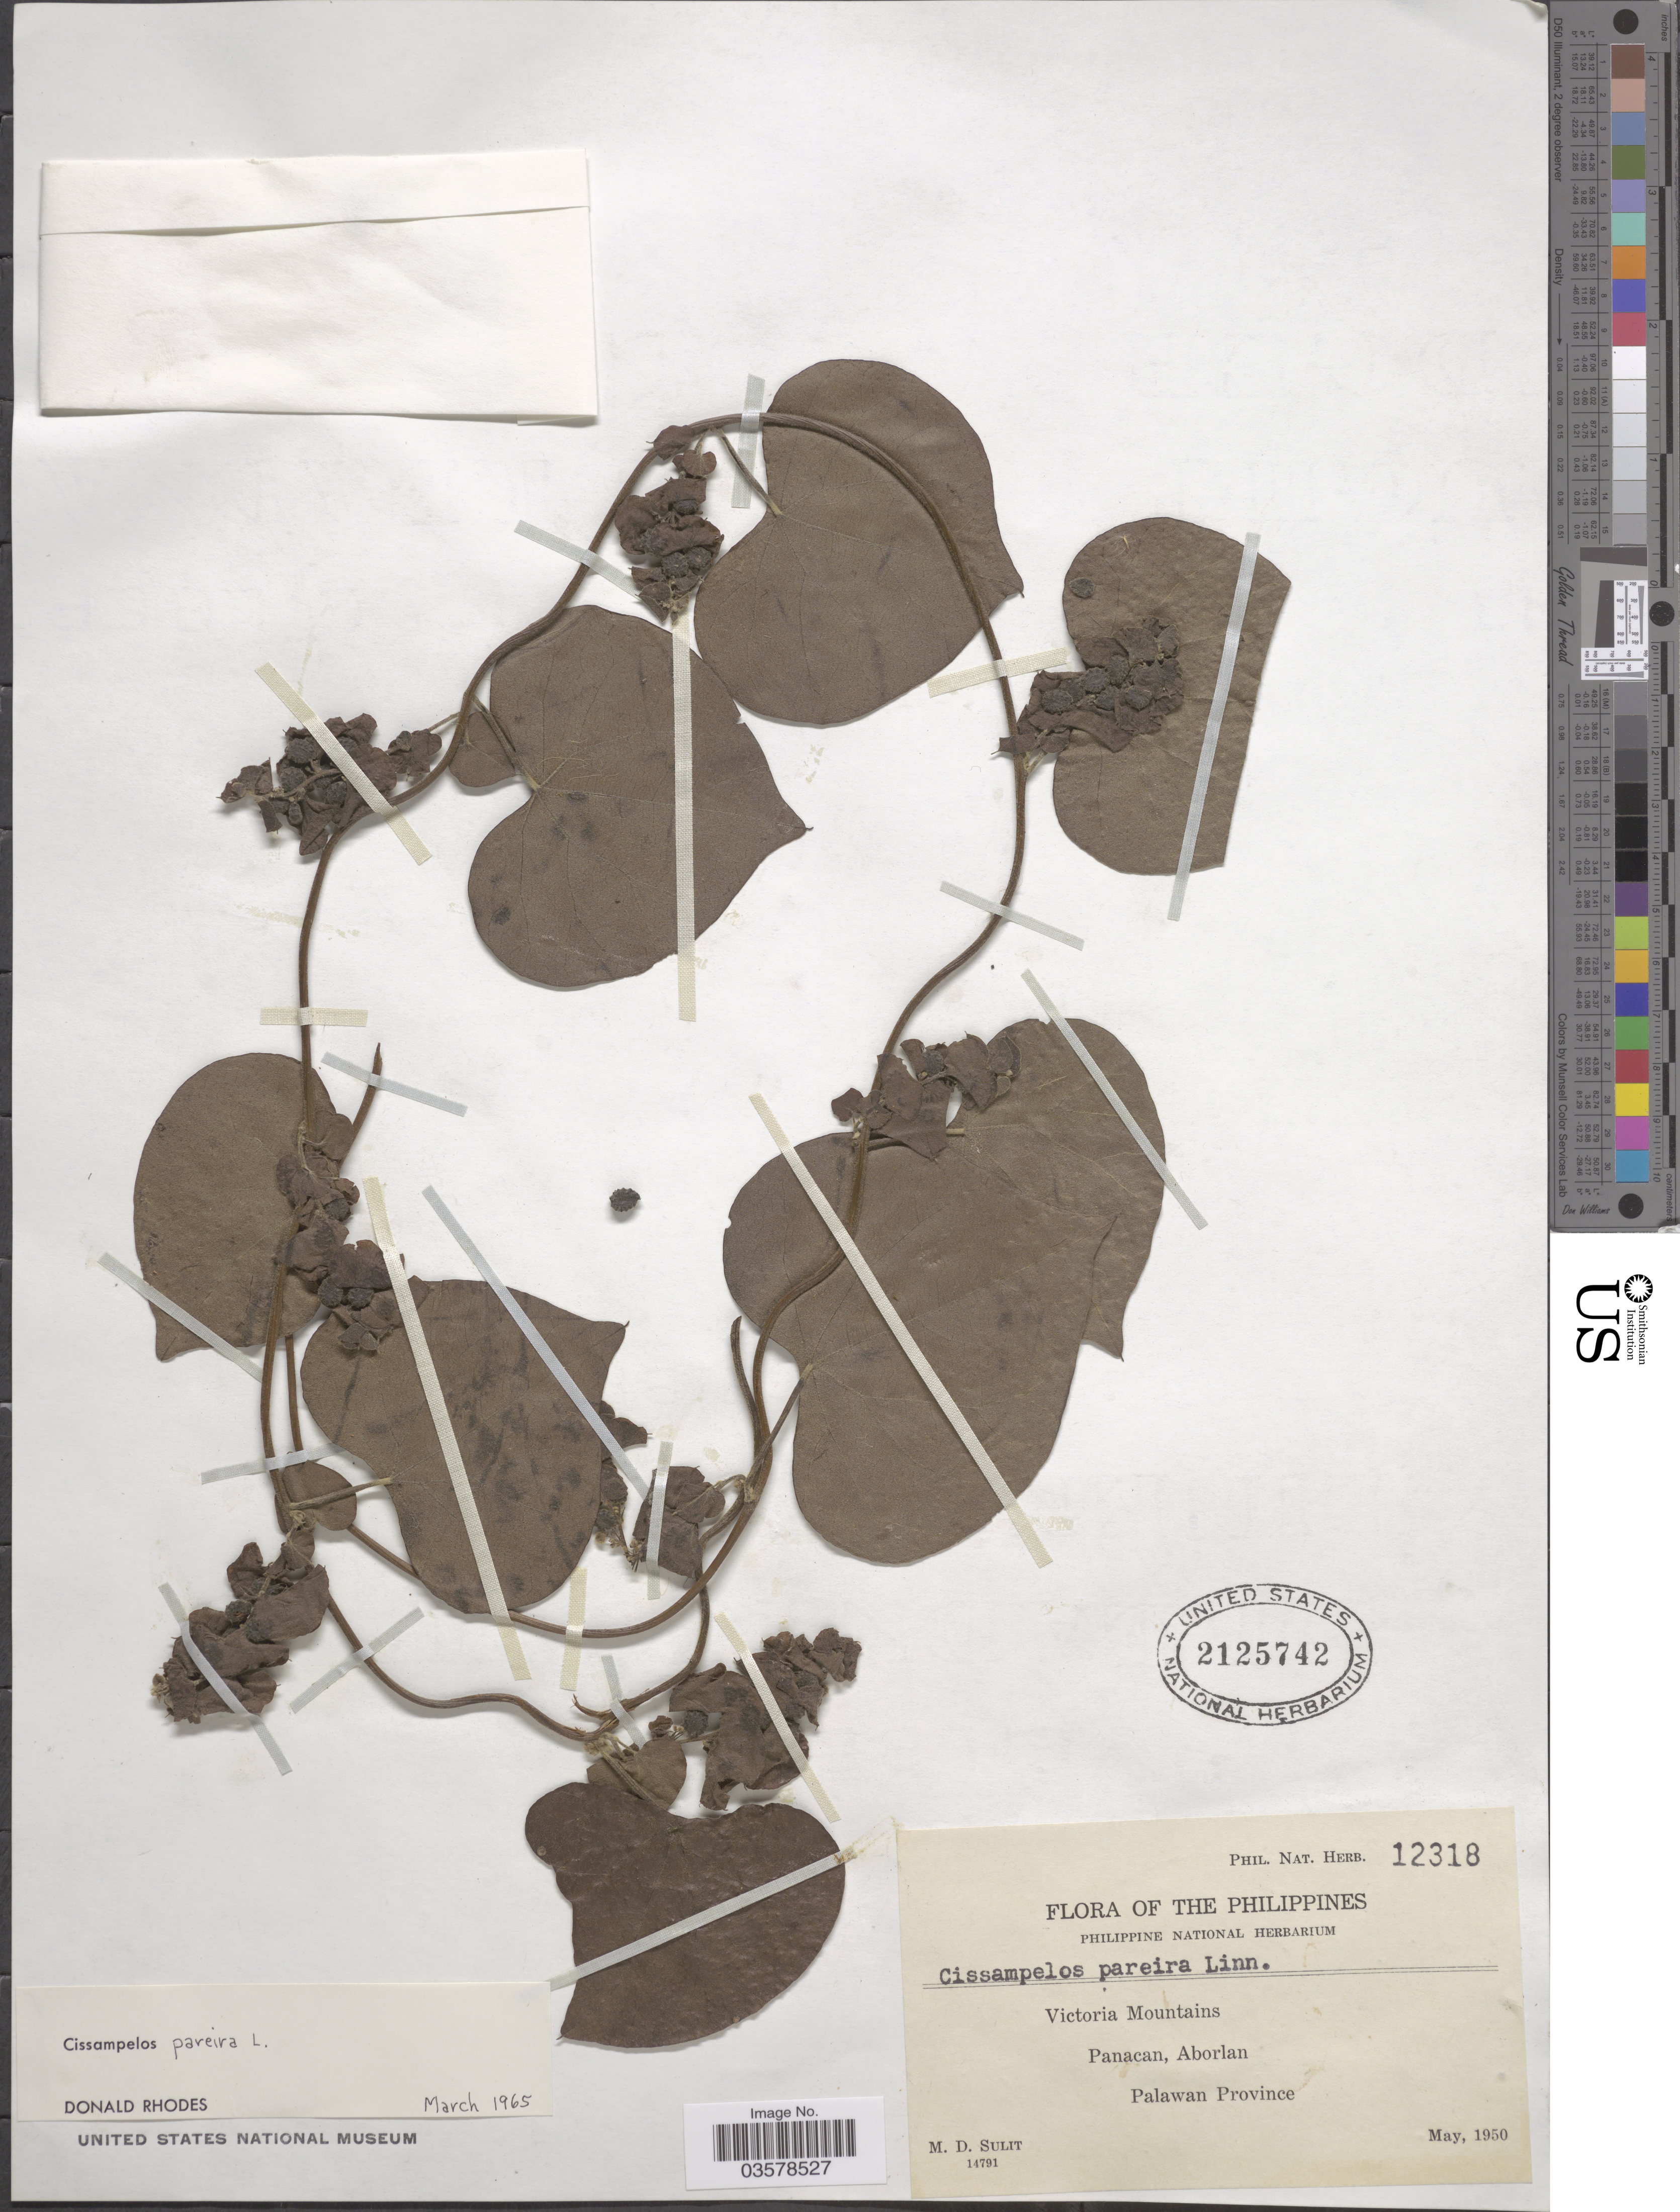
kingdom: Plantae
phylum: Tracheophyta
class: Magnoliopsida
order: Ranunculales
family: Menispermaceae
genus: Cissampelos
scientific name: Cissampelos pareira var. hirsuta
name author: (Buch.-Ham. ex DC.) Forman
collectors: M. Sulit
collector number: Phil. Nat. Herb. 12318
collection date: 1950-05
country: Philippines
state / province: Mimaropa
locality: Victoria Mountains. Panacan, Aborlan. Palawan Province.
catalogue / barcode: US 2125742